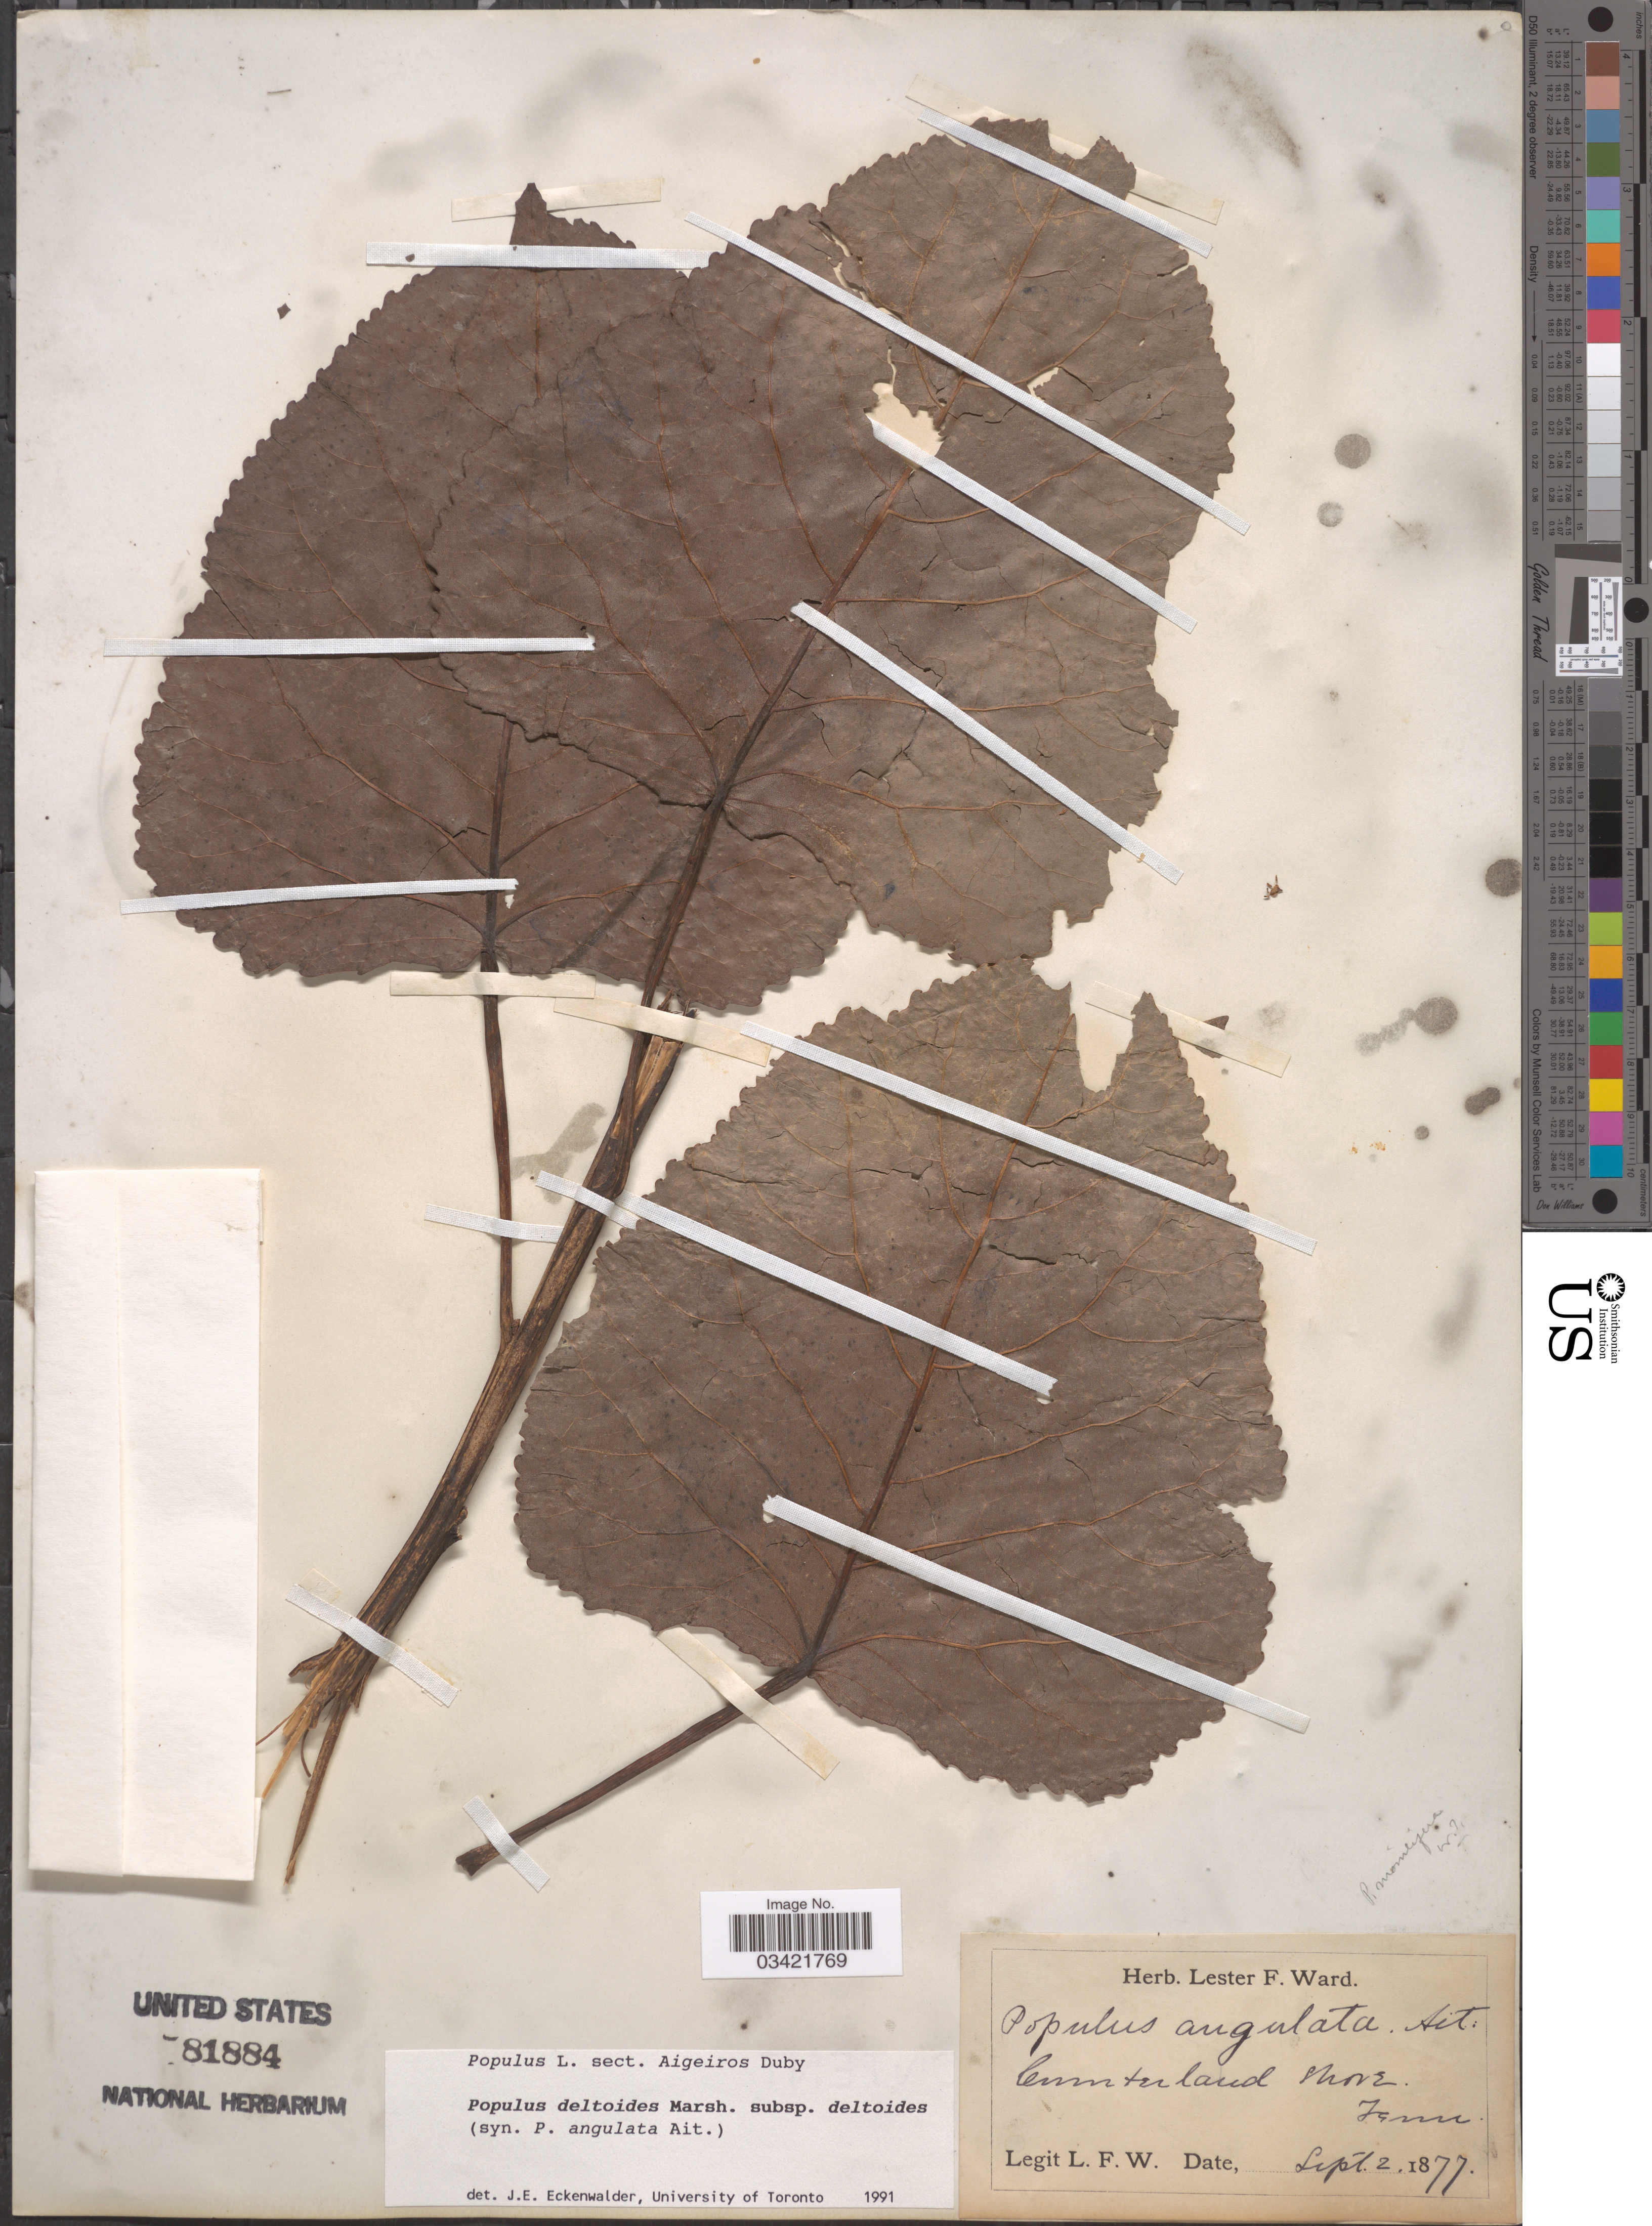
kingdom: Plantae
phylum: Tracheophyta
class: Magnoliopsida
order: Malpighiales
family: Salicaceae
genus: Populus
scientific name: Populus deltoides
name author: W. Bartram ex Marshall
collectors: L. F. Ward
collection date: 1877-09-02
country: United States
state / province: Tennessee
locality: Cumberland shore.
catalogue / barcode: US 81884